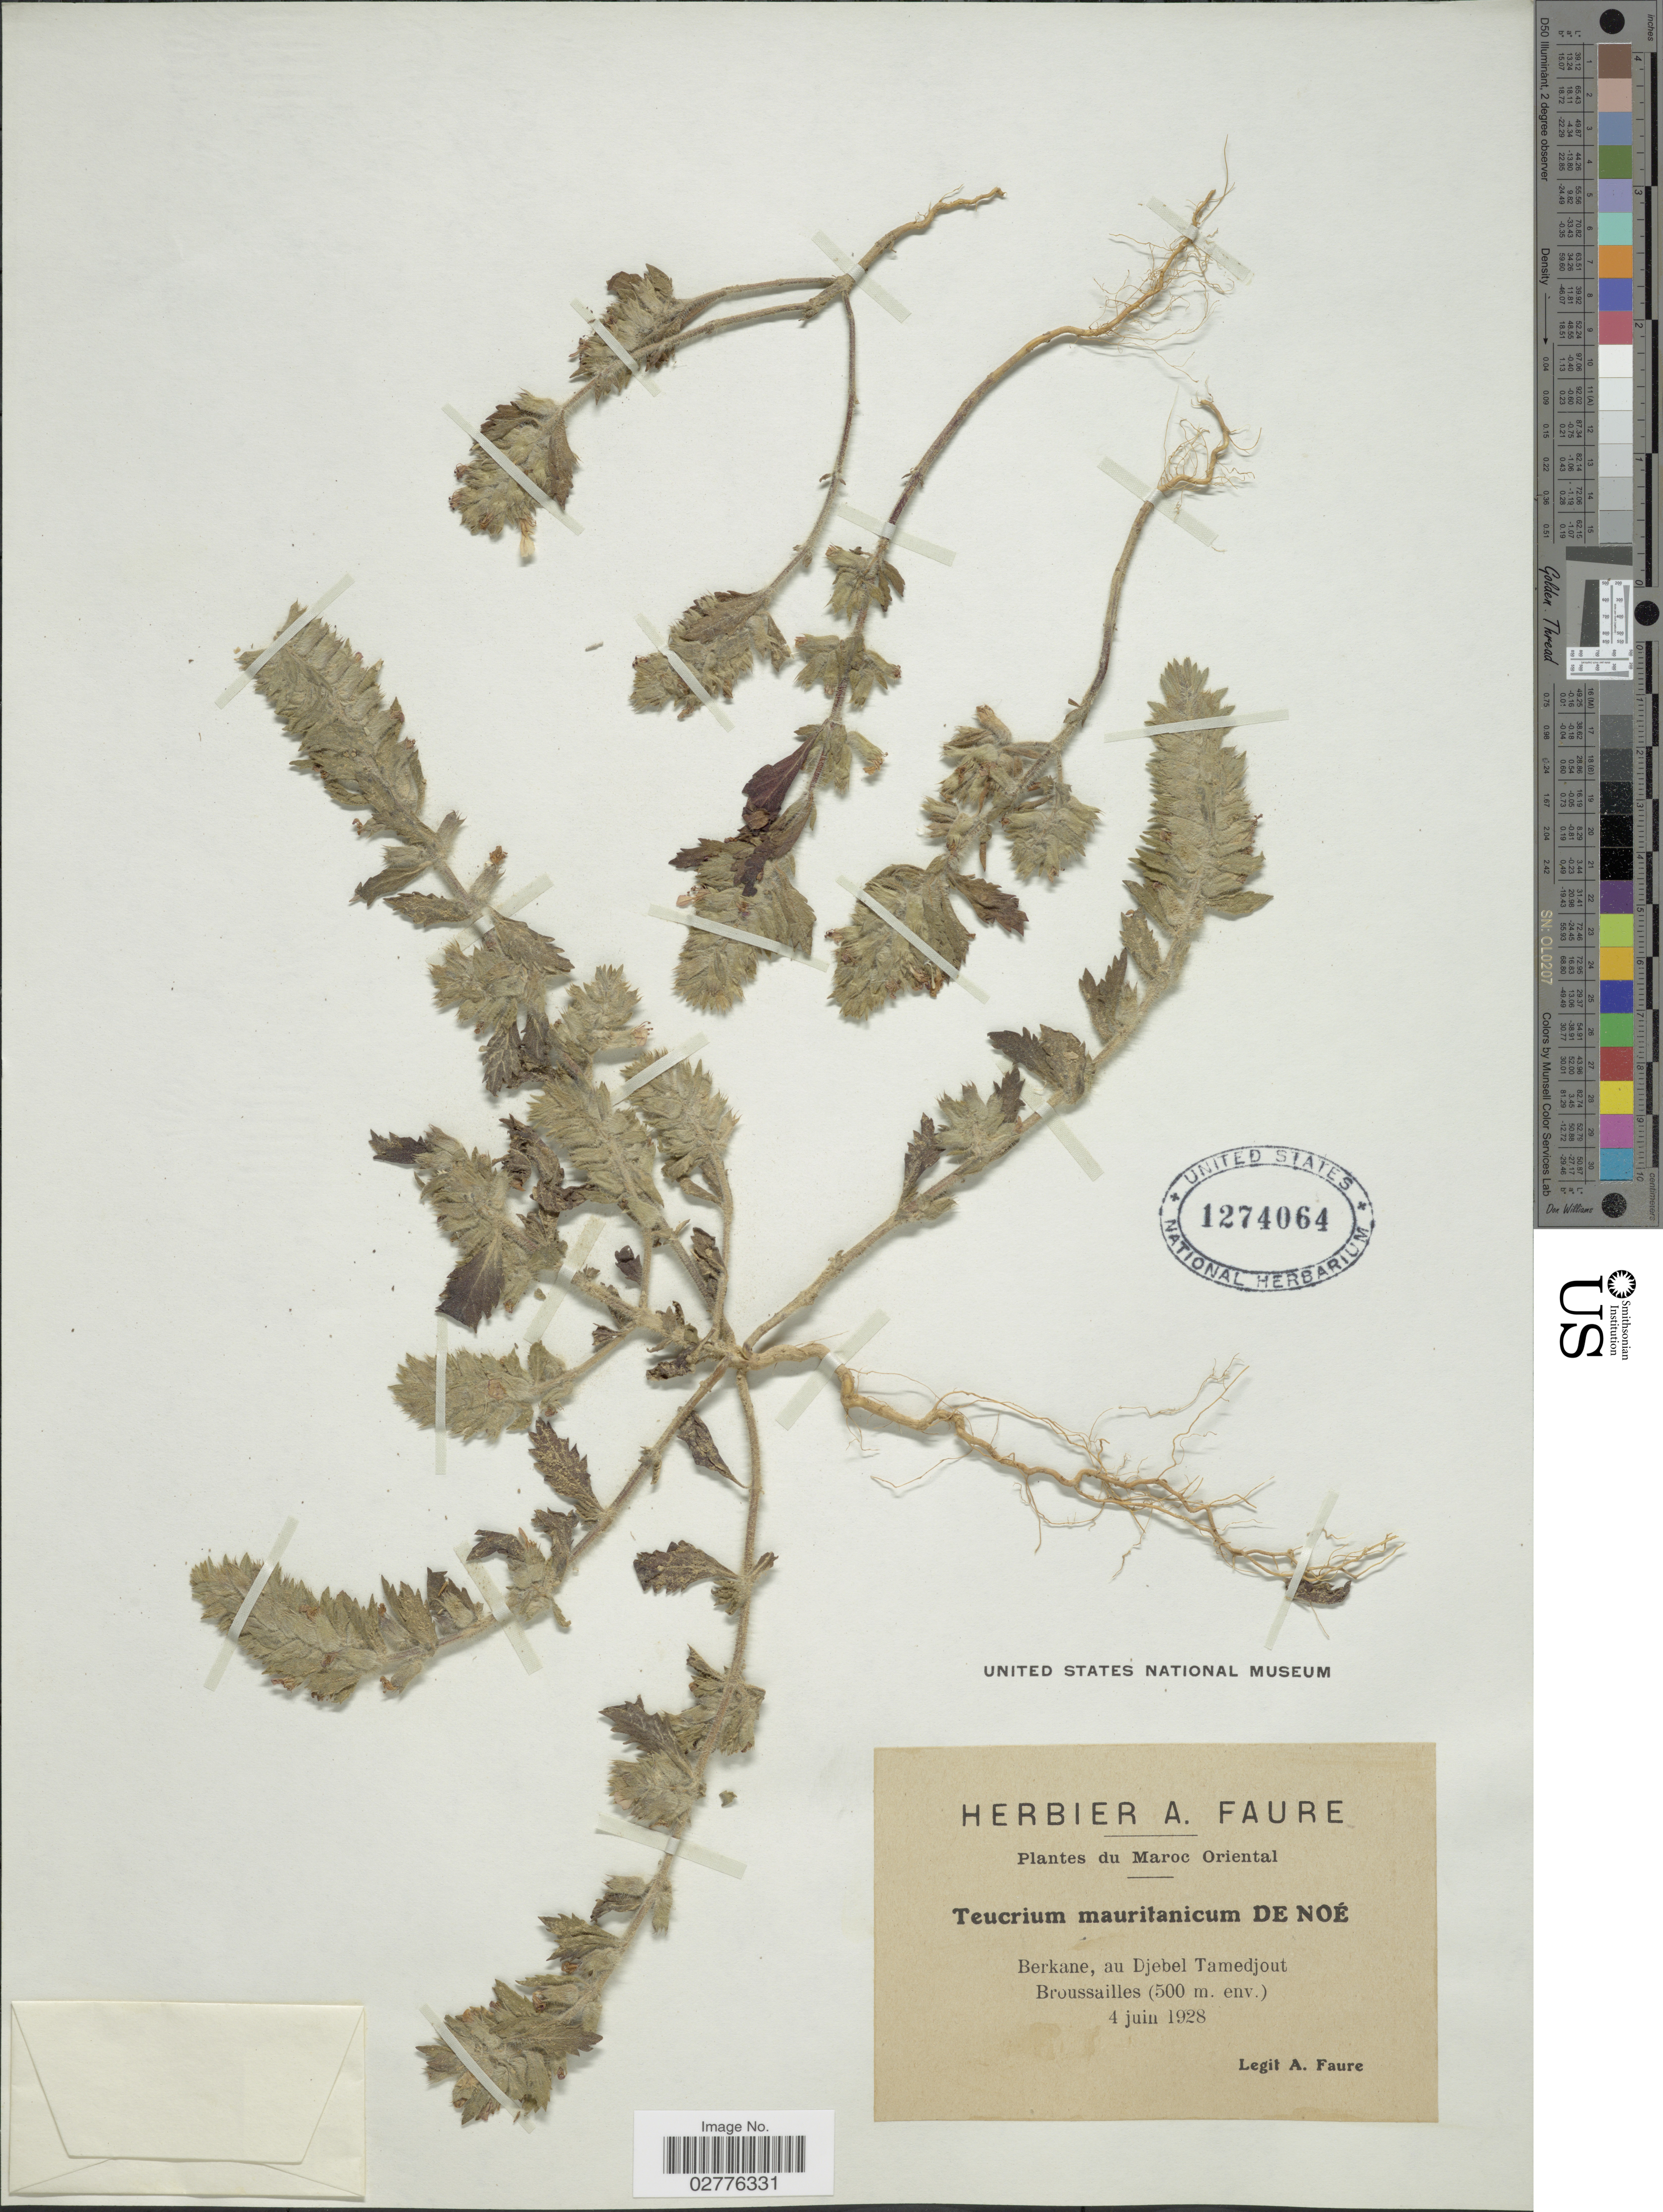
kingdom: Plantae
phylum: Tracheophyta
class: Magnoliopsida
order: Lamiales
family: Lamiaceae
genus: Teucrium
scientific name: Teucrium mauritanicum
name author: Noë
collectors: A. Faure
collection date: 1928-06-04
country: Morocco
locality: Maroc Oriental, Berkane, au Djebel Tamedjout.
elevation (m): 500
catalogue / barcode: US 1274064